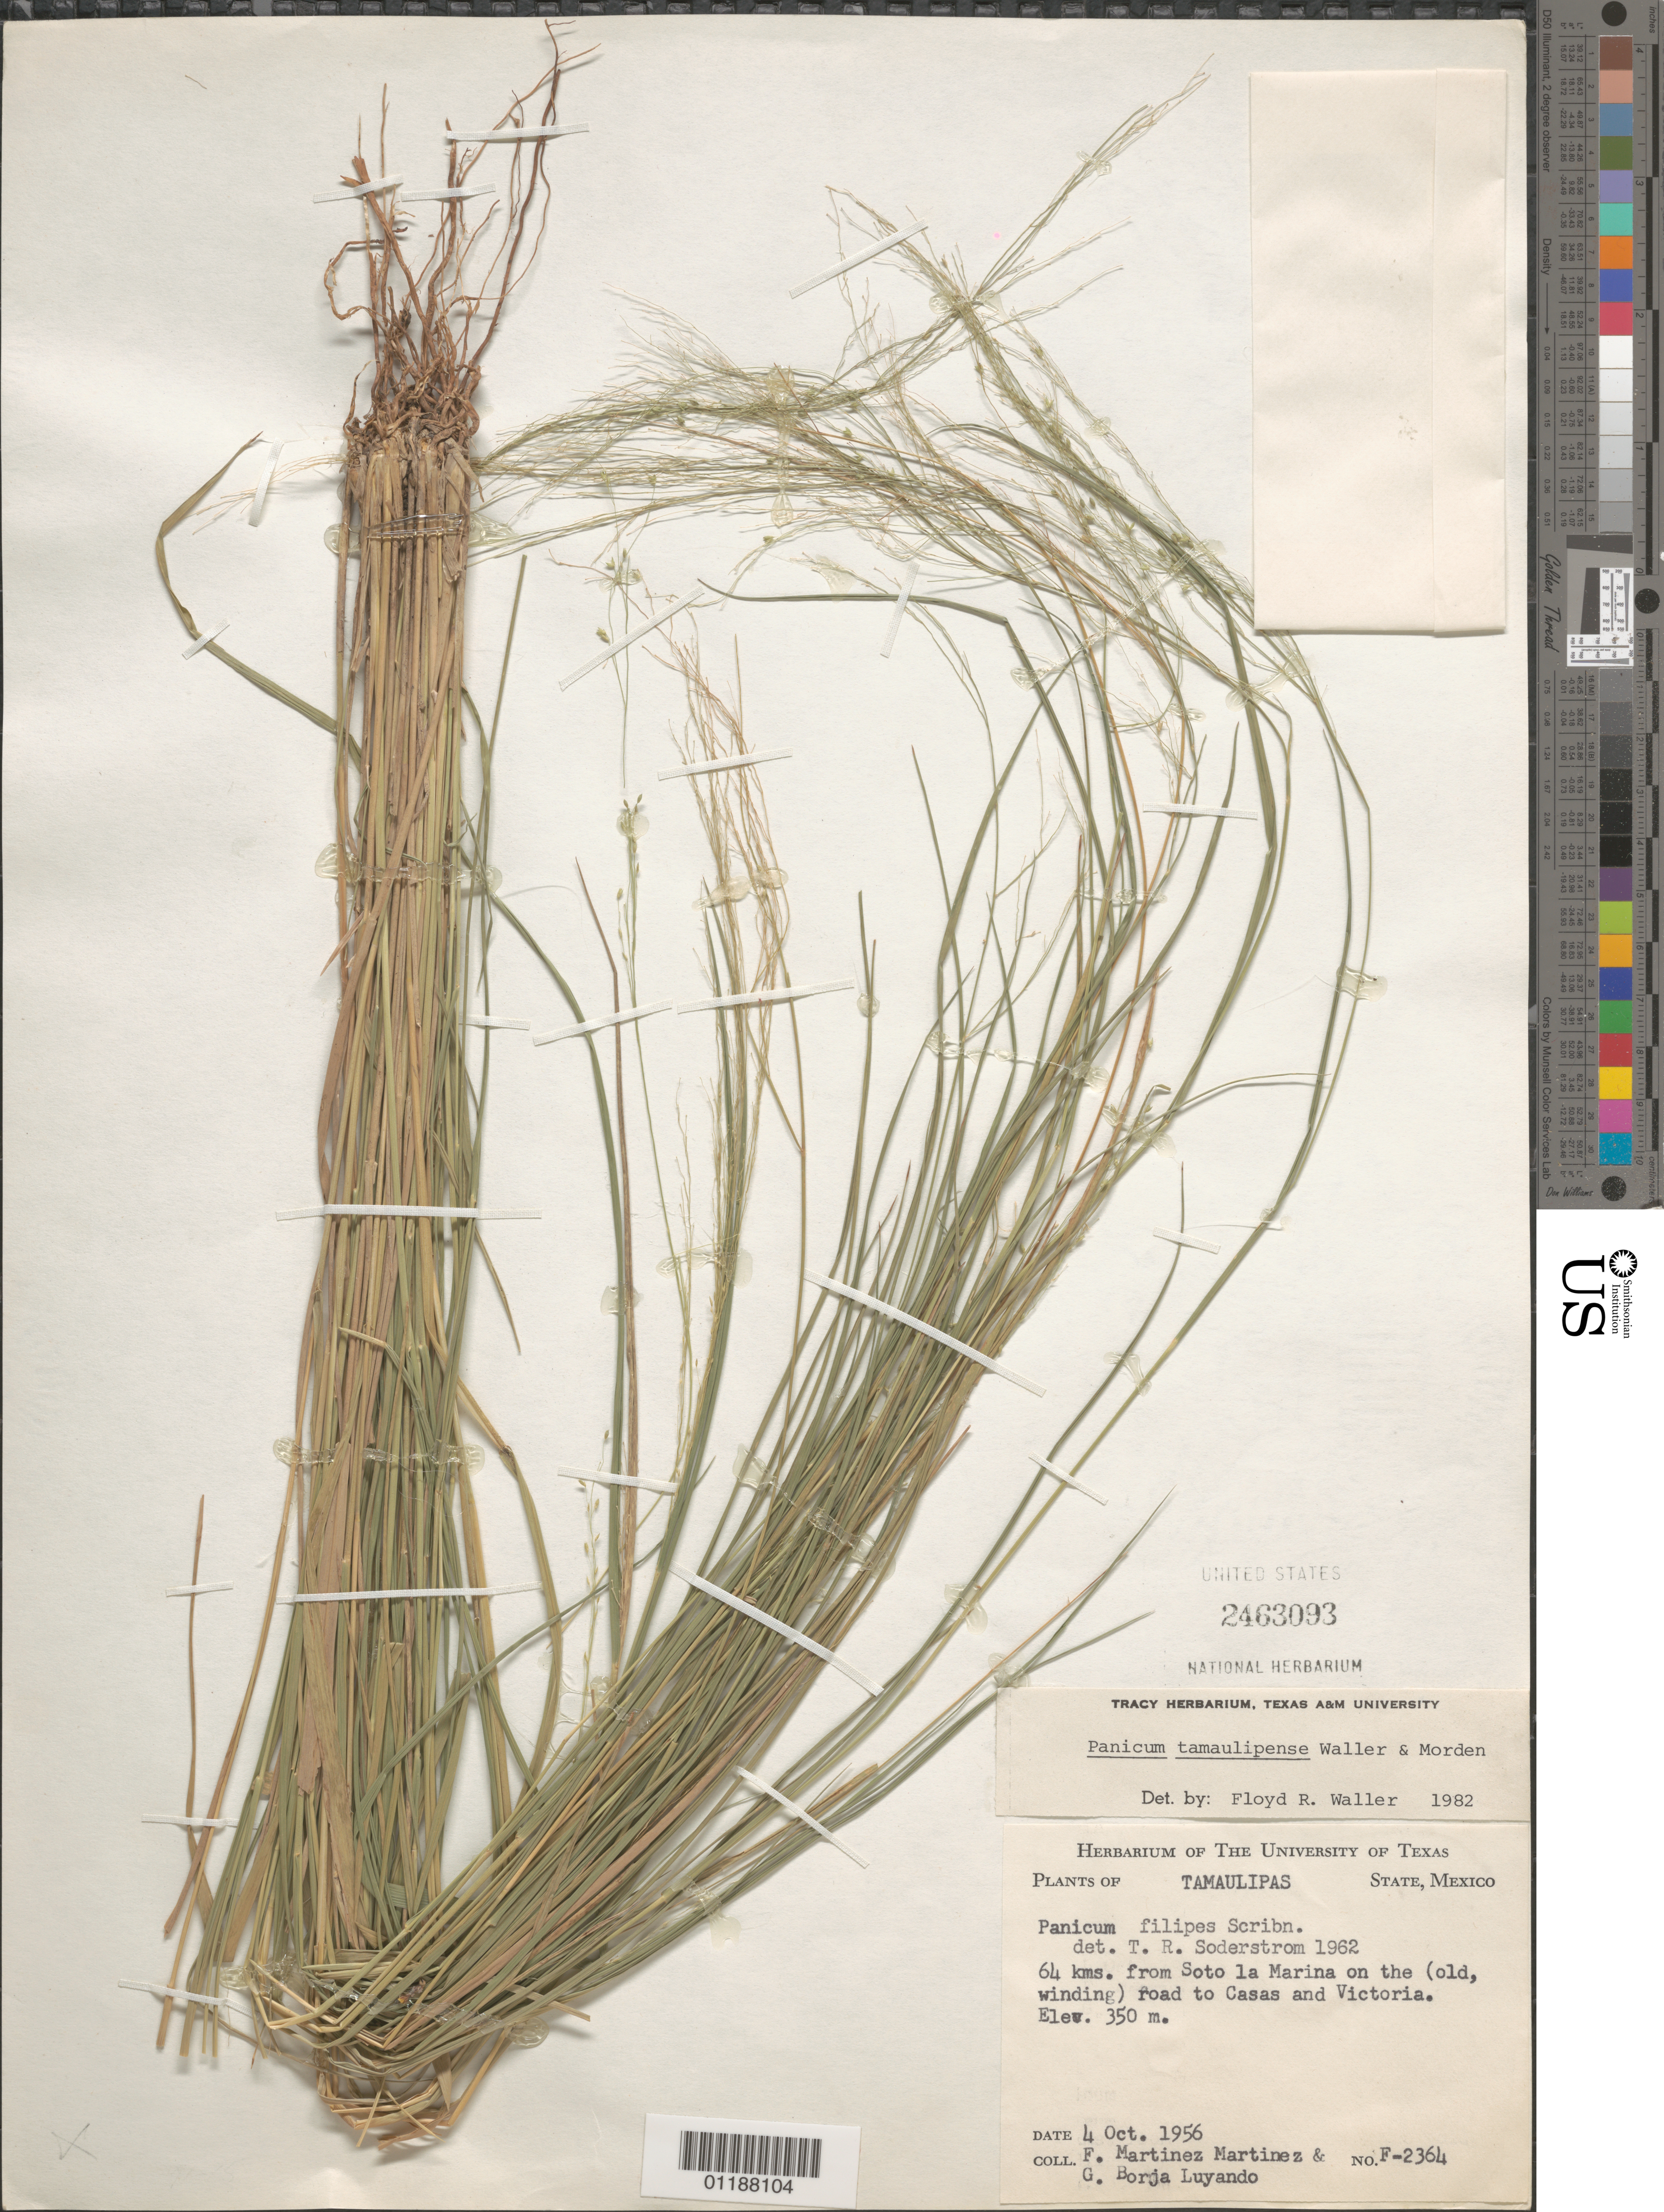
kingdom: Plantae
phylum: Tracheophyta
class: Liliopsida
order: Poales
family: Poaceae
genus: Panicum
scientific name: Panicum tamaulipense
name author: Waller & Morden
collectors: F. M. Martinez & G. Borja-Luyando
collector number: F-2364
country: Mexico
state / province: Tamaulipas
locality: From Soto la Marina on the old winding road to Casas and Victoria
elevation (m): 3.5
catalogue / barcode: US 2463093